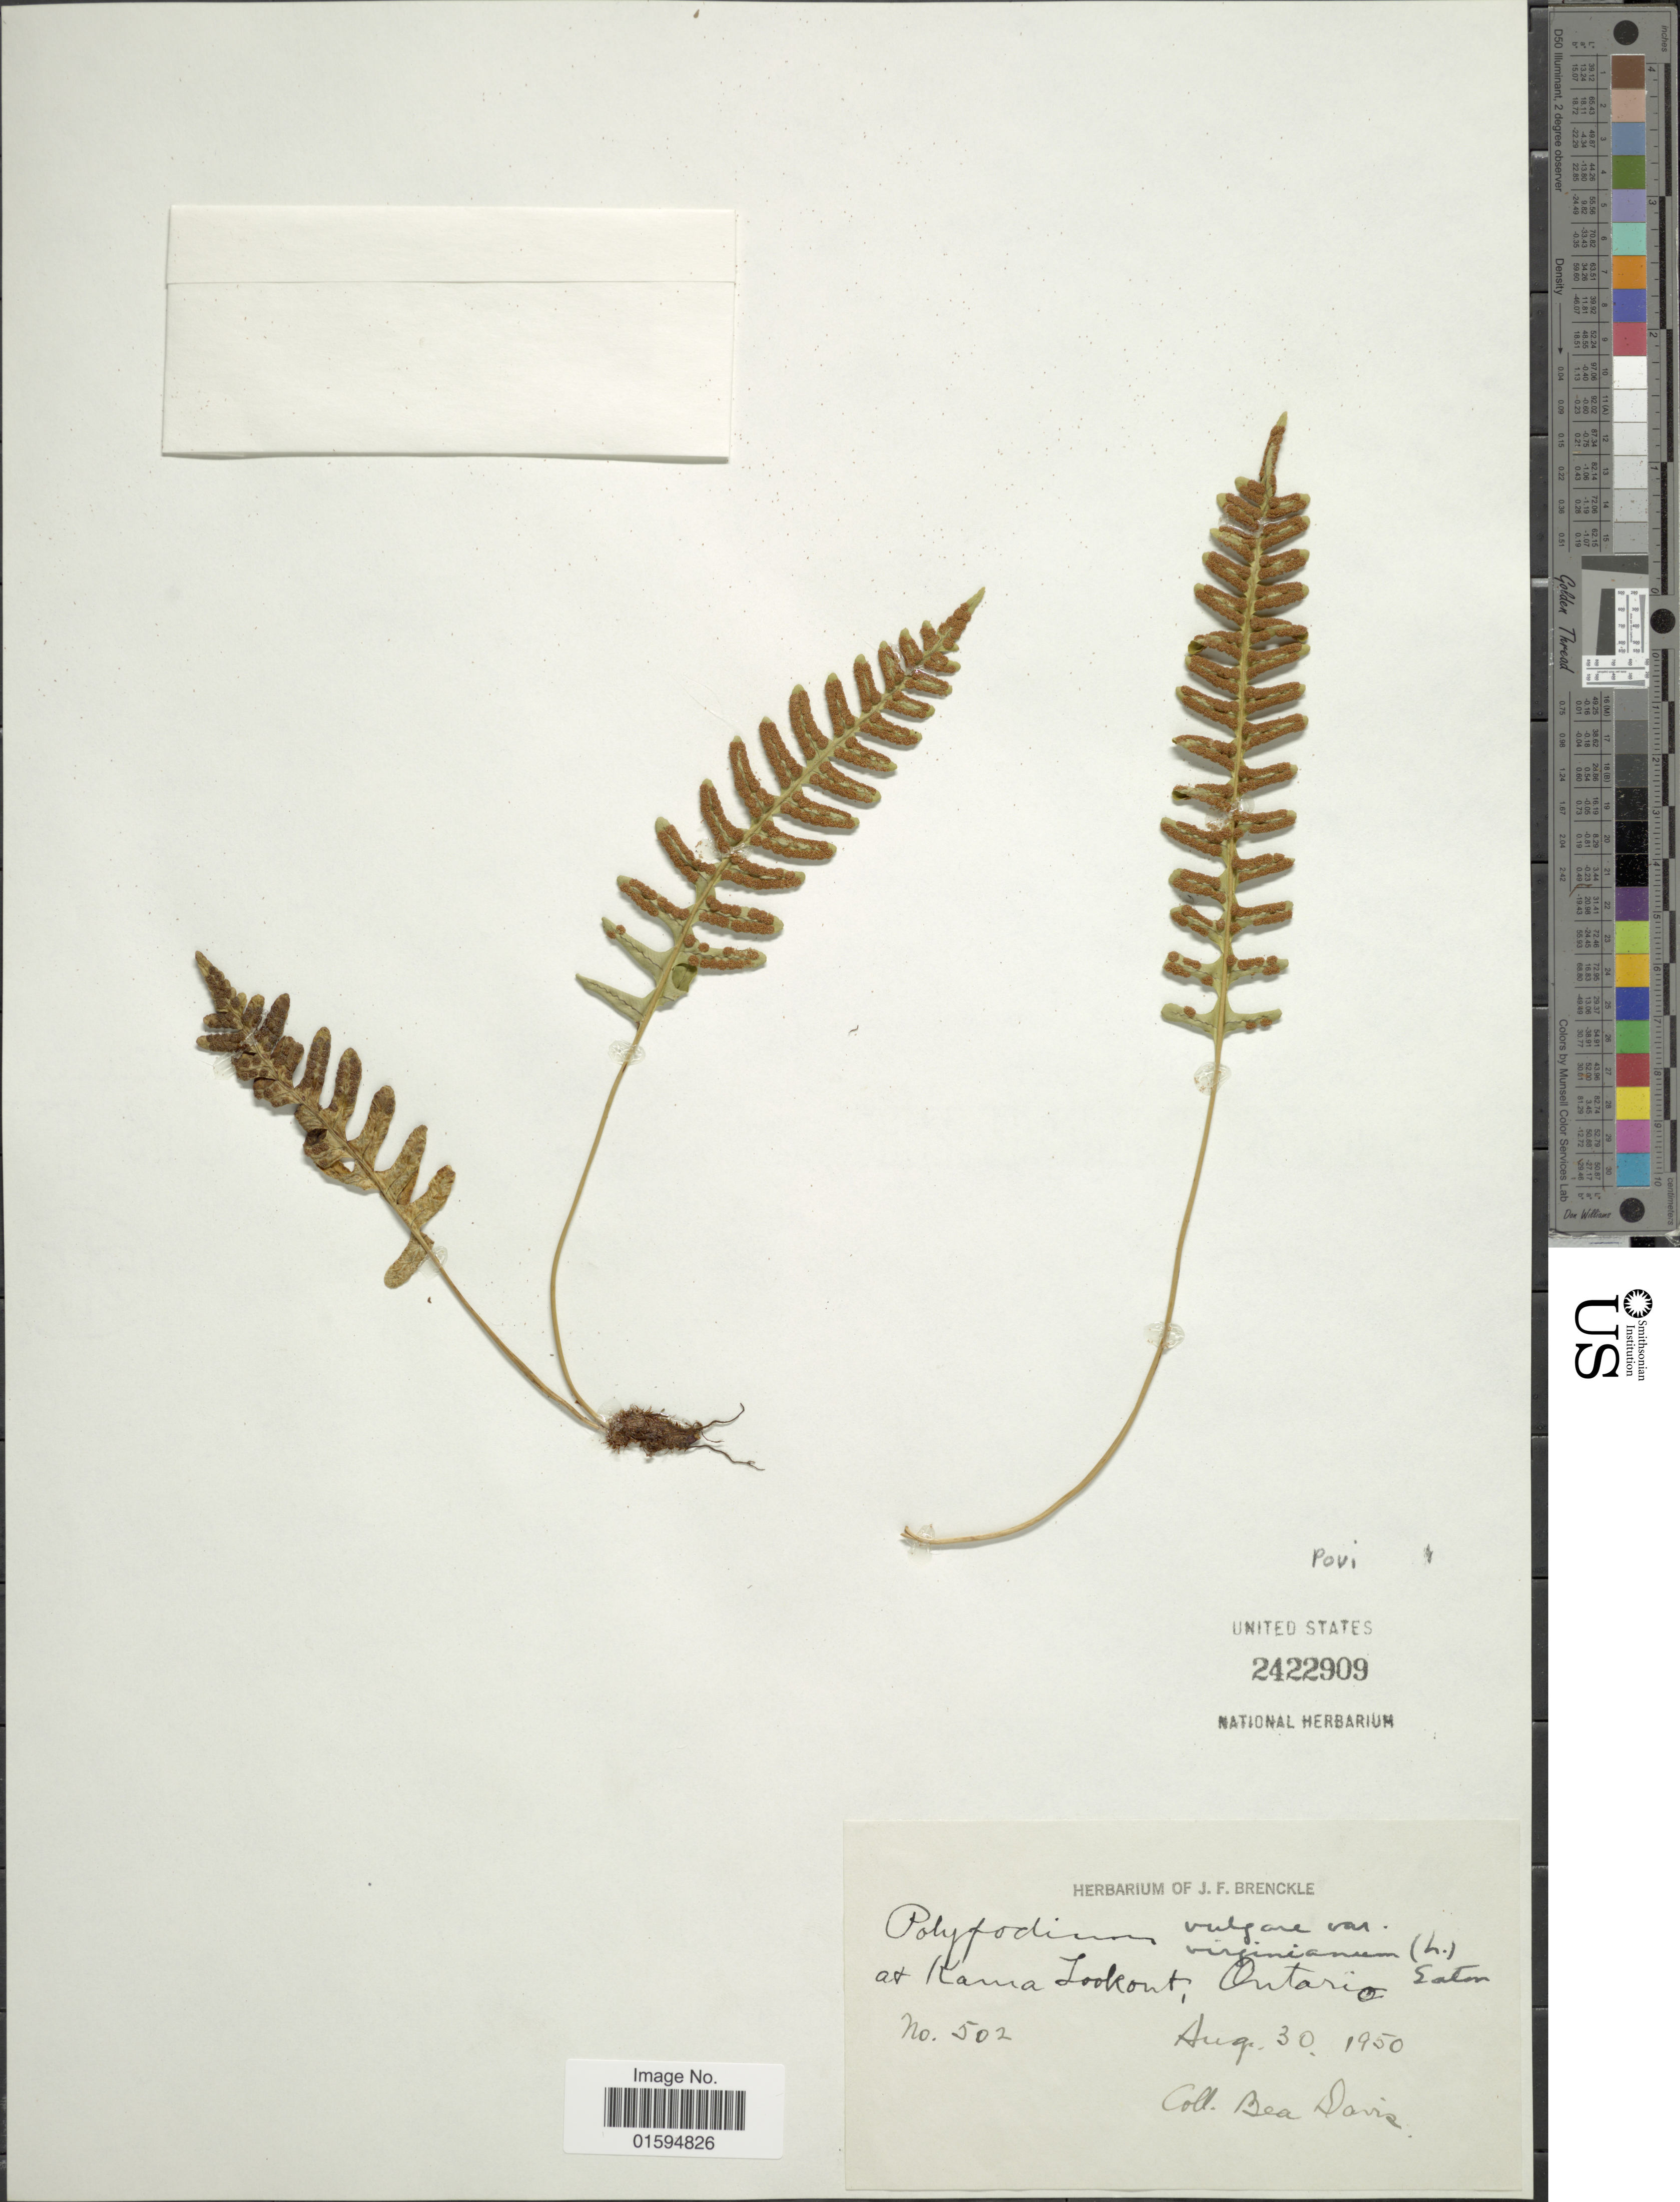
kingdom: Plantae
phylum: Tracheophyta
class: Polypodiopsida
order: Polypodiales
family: Polypodiaceae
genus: Polypodium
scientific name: Polypodium virginianum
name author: L.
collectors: B. Davis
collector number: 502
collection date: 1950-08-30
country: Canada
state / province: Ontario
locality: At Kama Lookout, Ontario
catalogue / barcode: US 2422909